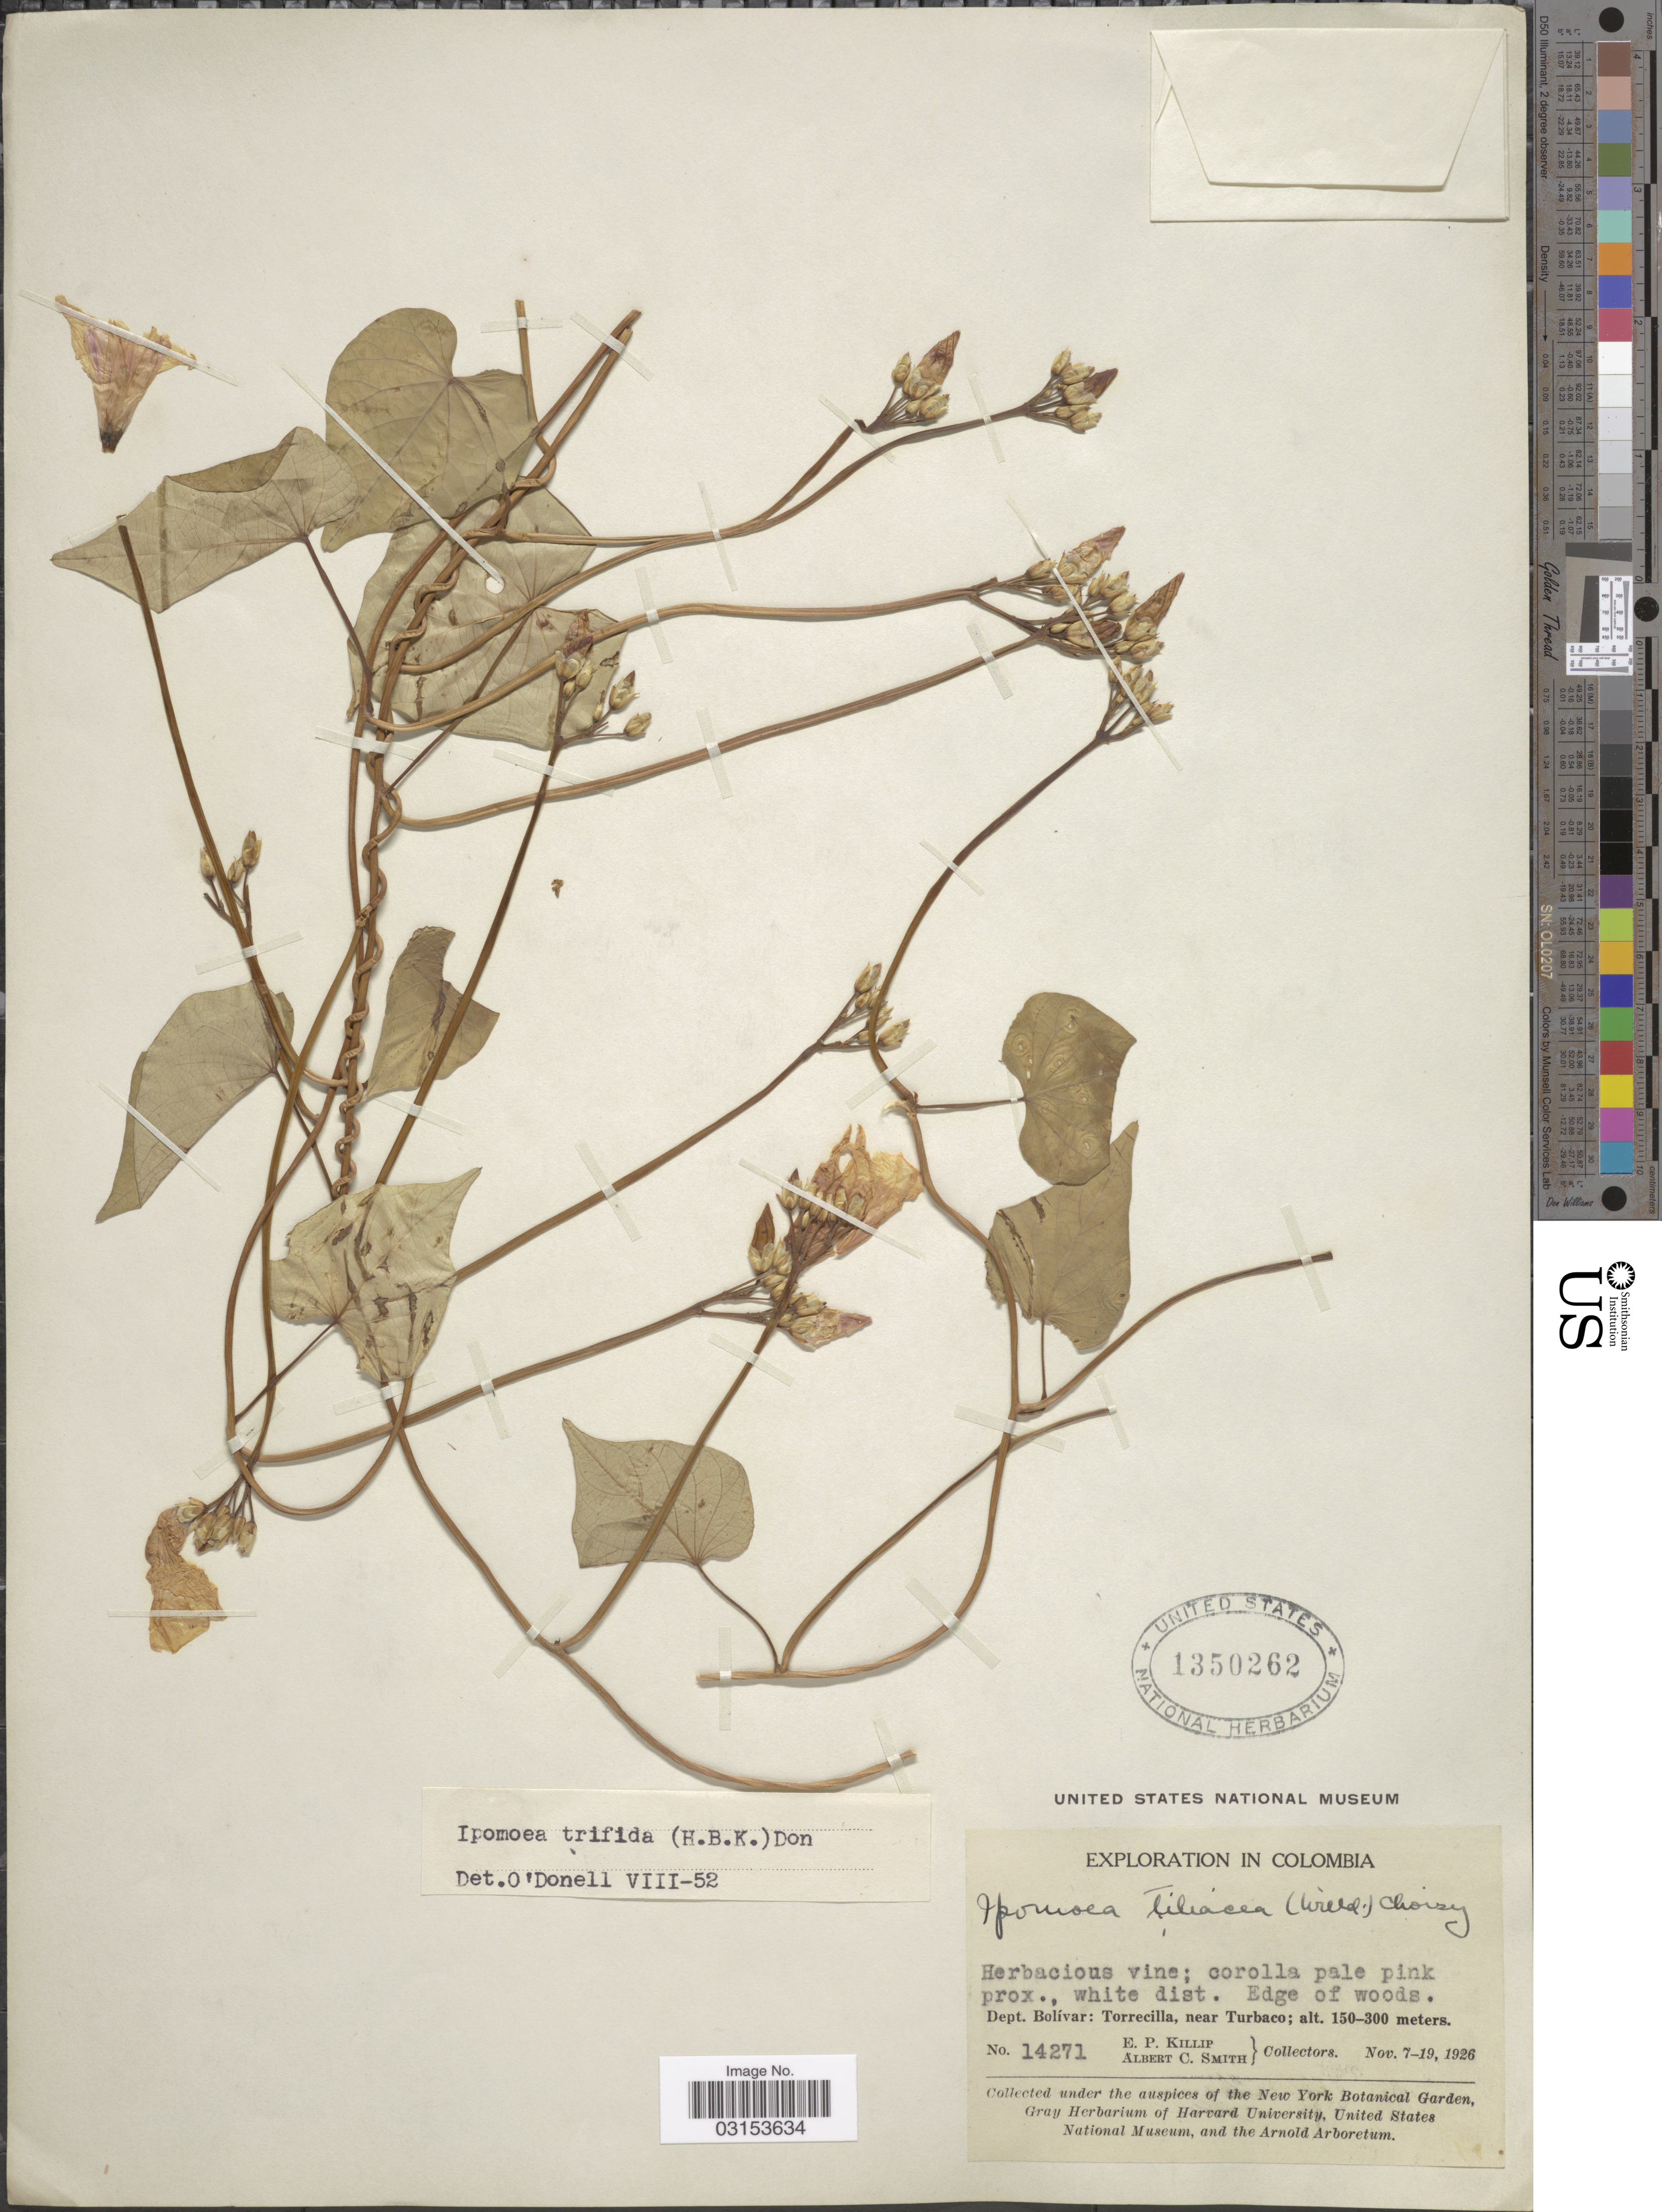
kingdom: Plantae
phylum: Tracheophyta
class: Magnoliopsida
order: Solanales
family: Convolvulaceae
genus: Ipomoea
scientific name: Ipomoea trifida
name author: (Kunth) G. Don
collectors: E. P. Killip & A. C. Smith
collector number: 14271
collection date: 1926-11-07/1926-11-19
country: Colombia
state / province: Bolívar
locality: Dept. Bolívar: Torrecilla, near Turbaco.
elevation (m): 150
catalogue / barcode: US 1350262